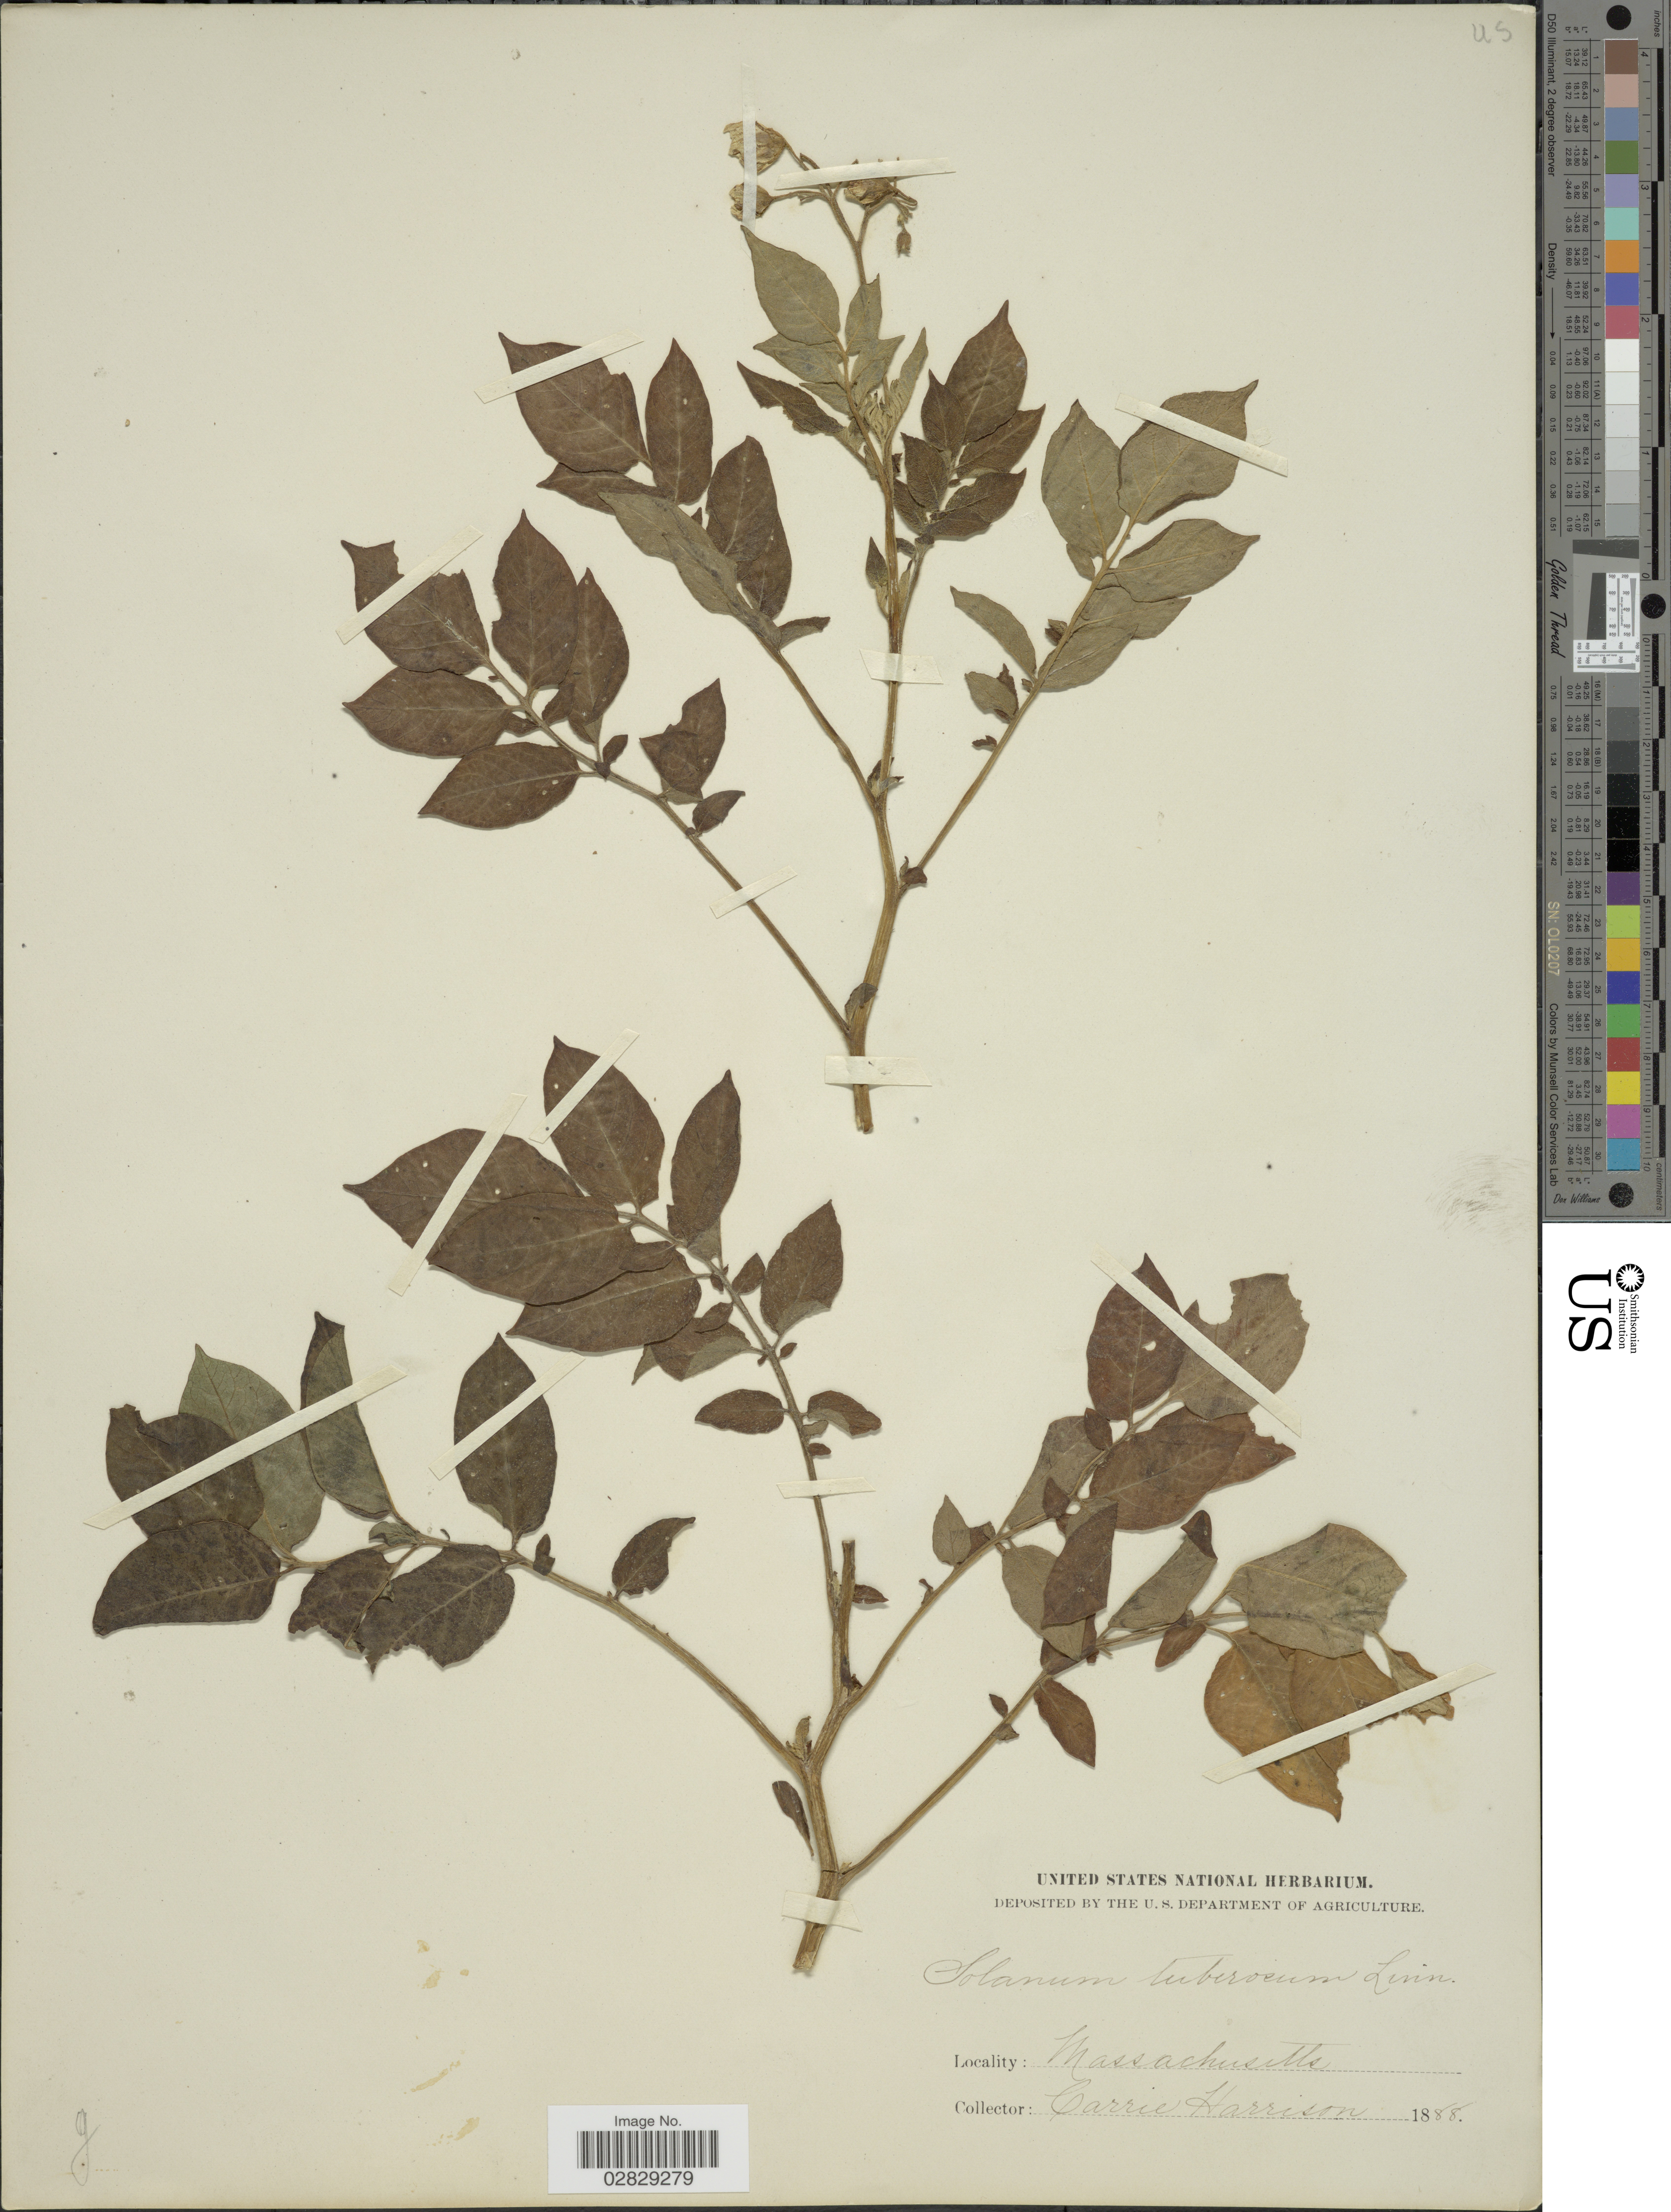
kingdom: Plantae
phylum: Tracheophyta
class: Magnoliopsida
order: Solanales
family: Solanaceae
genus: Solanum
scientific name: Solanum tuberosum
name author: L.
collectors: C. Harrison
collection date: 1888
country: United States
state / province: Massachusetts